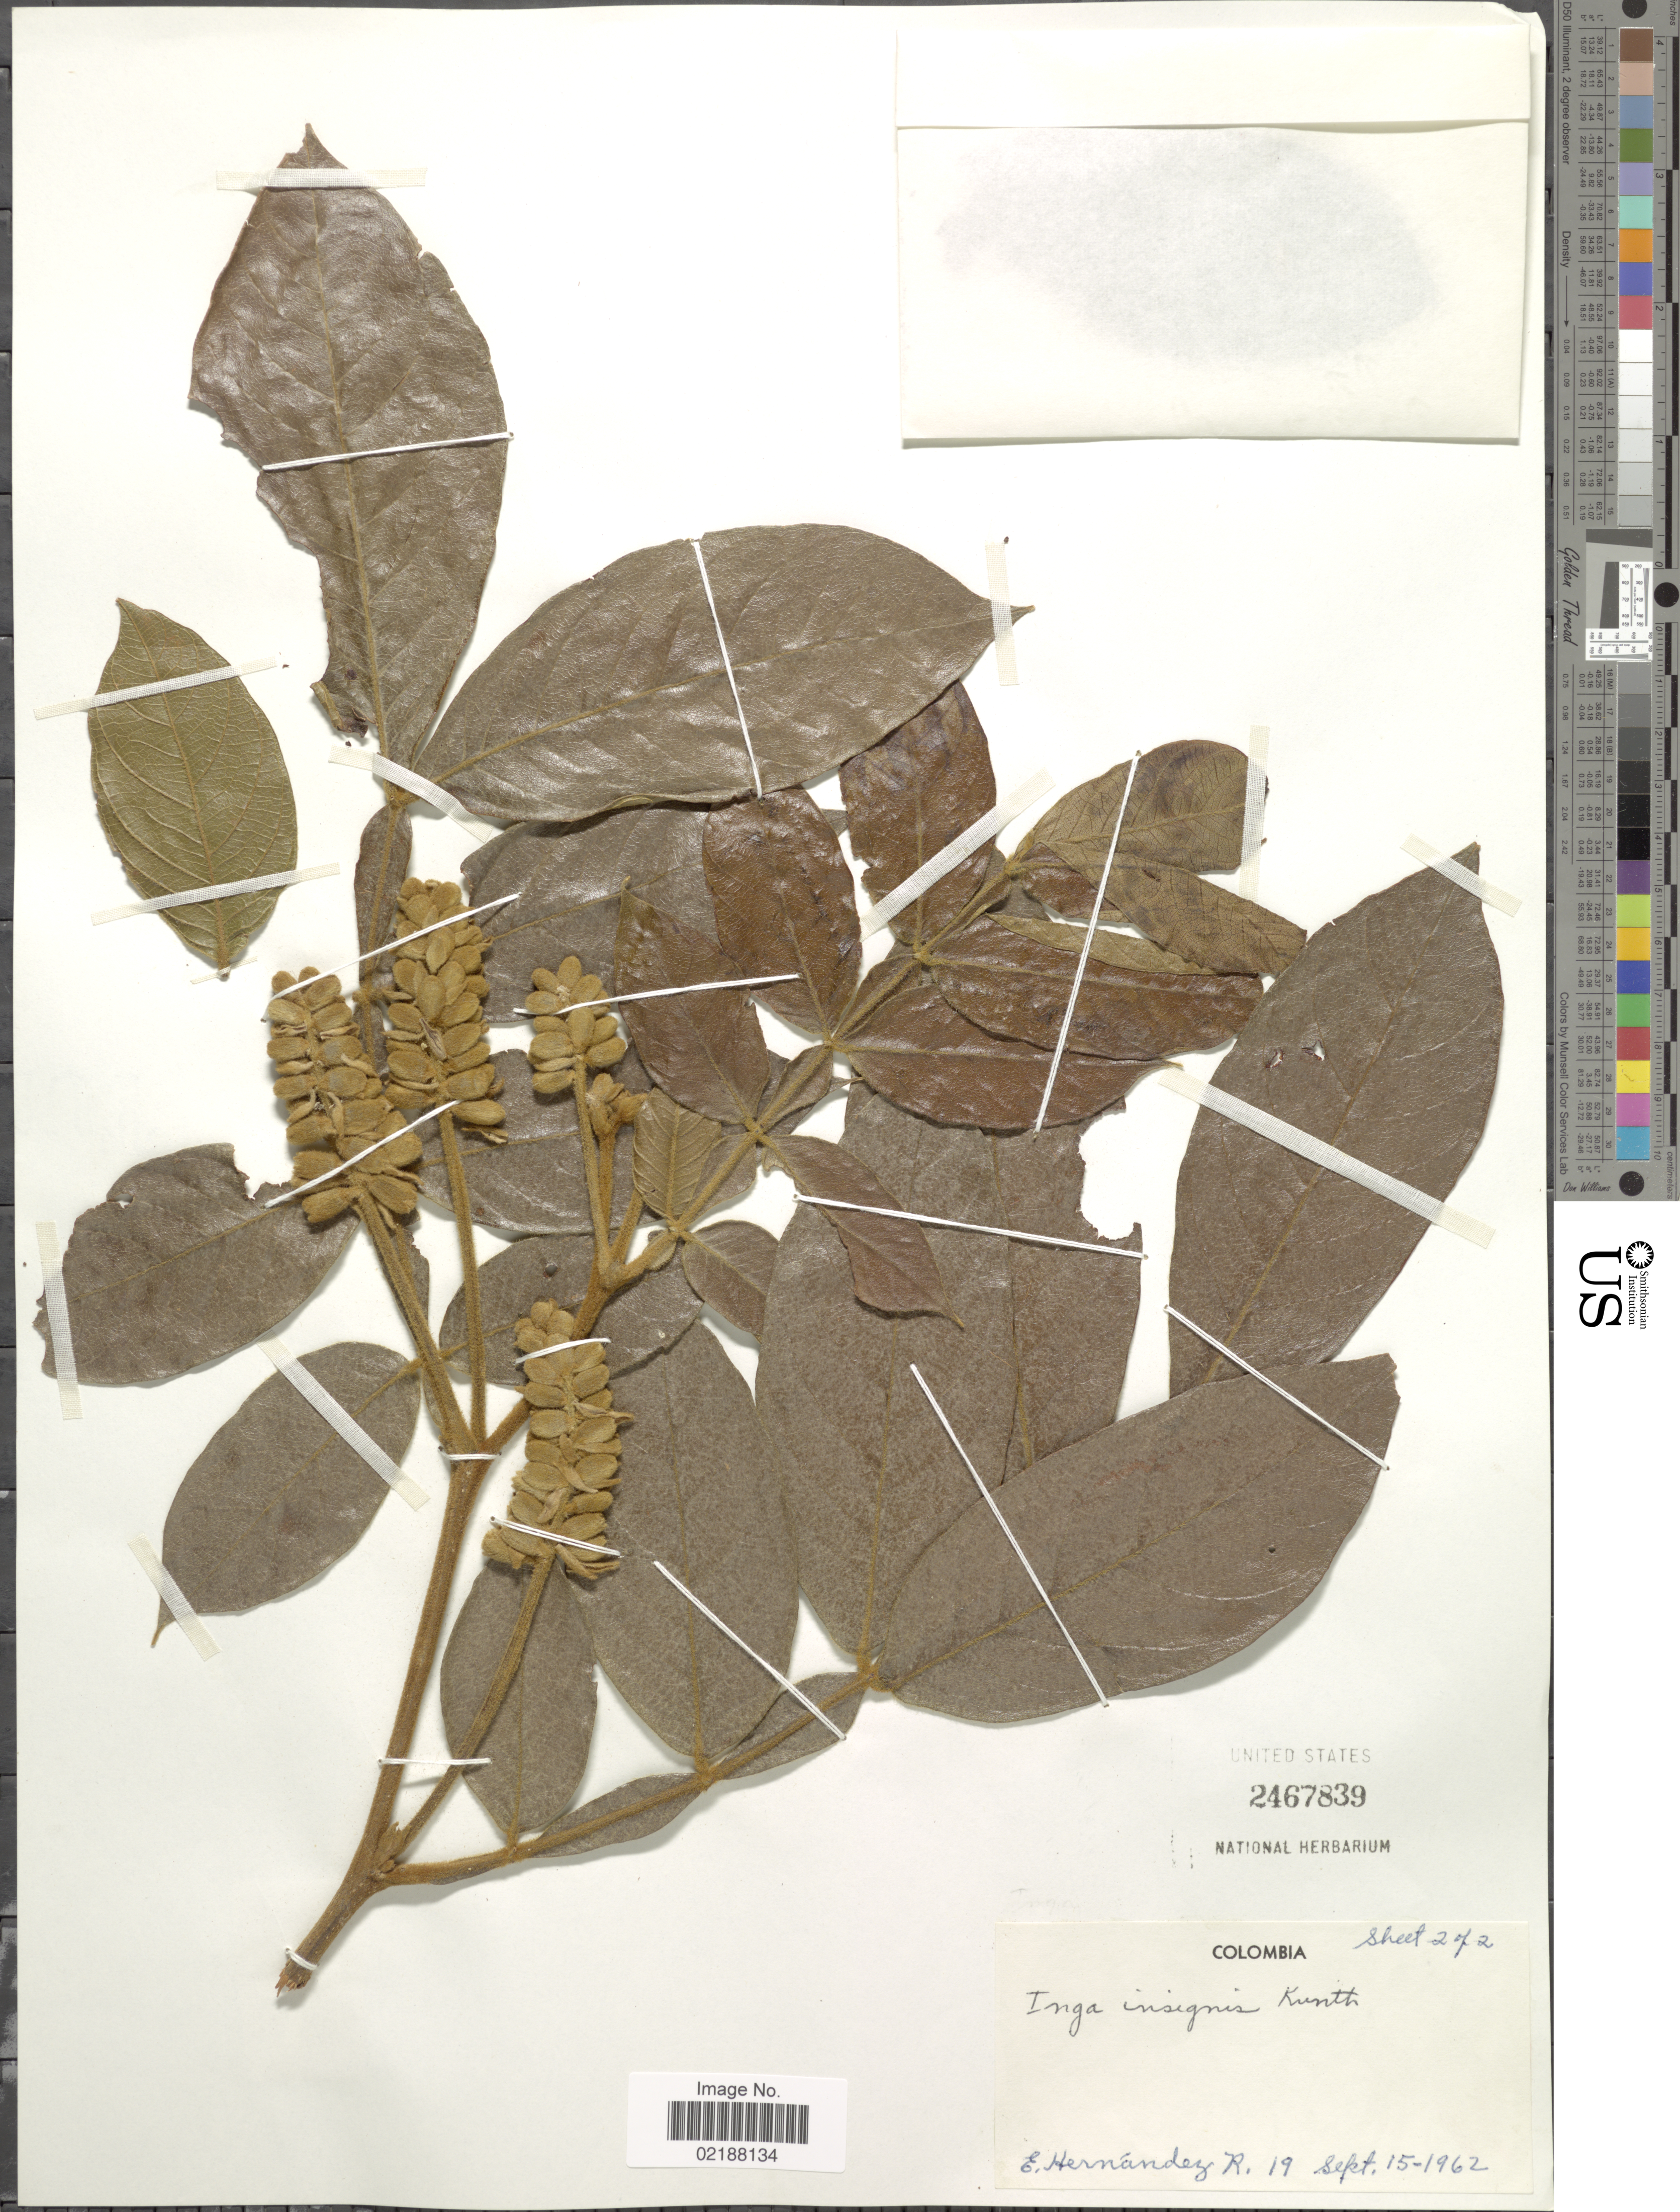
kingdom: Plantae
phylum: Tracheophyta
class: Magnoliopsida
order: Fabales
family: Fabaceae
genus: Inga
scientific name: Inga insignis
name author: Kunth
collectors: E. Hernández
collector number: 19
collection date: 1962-09-15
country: Colombia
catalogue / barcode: US 2467839